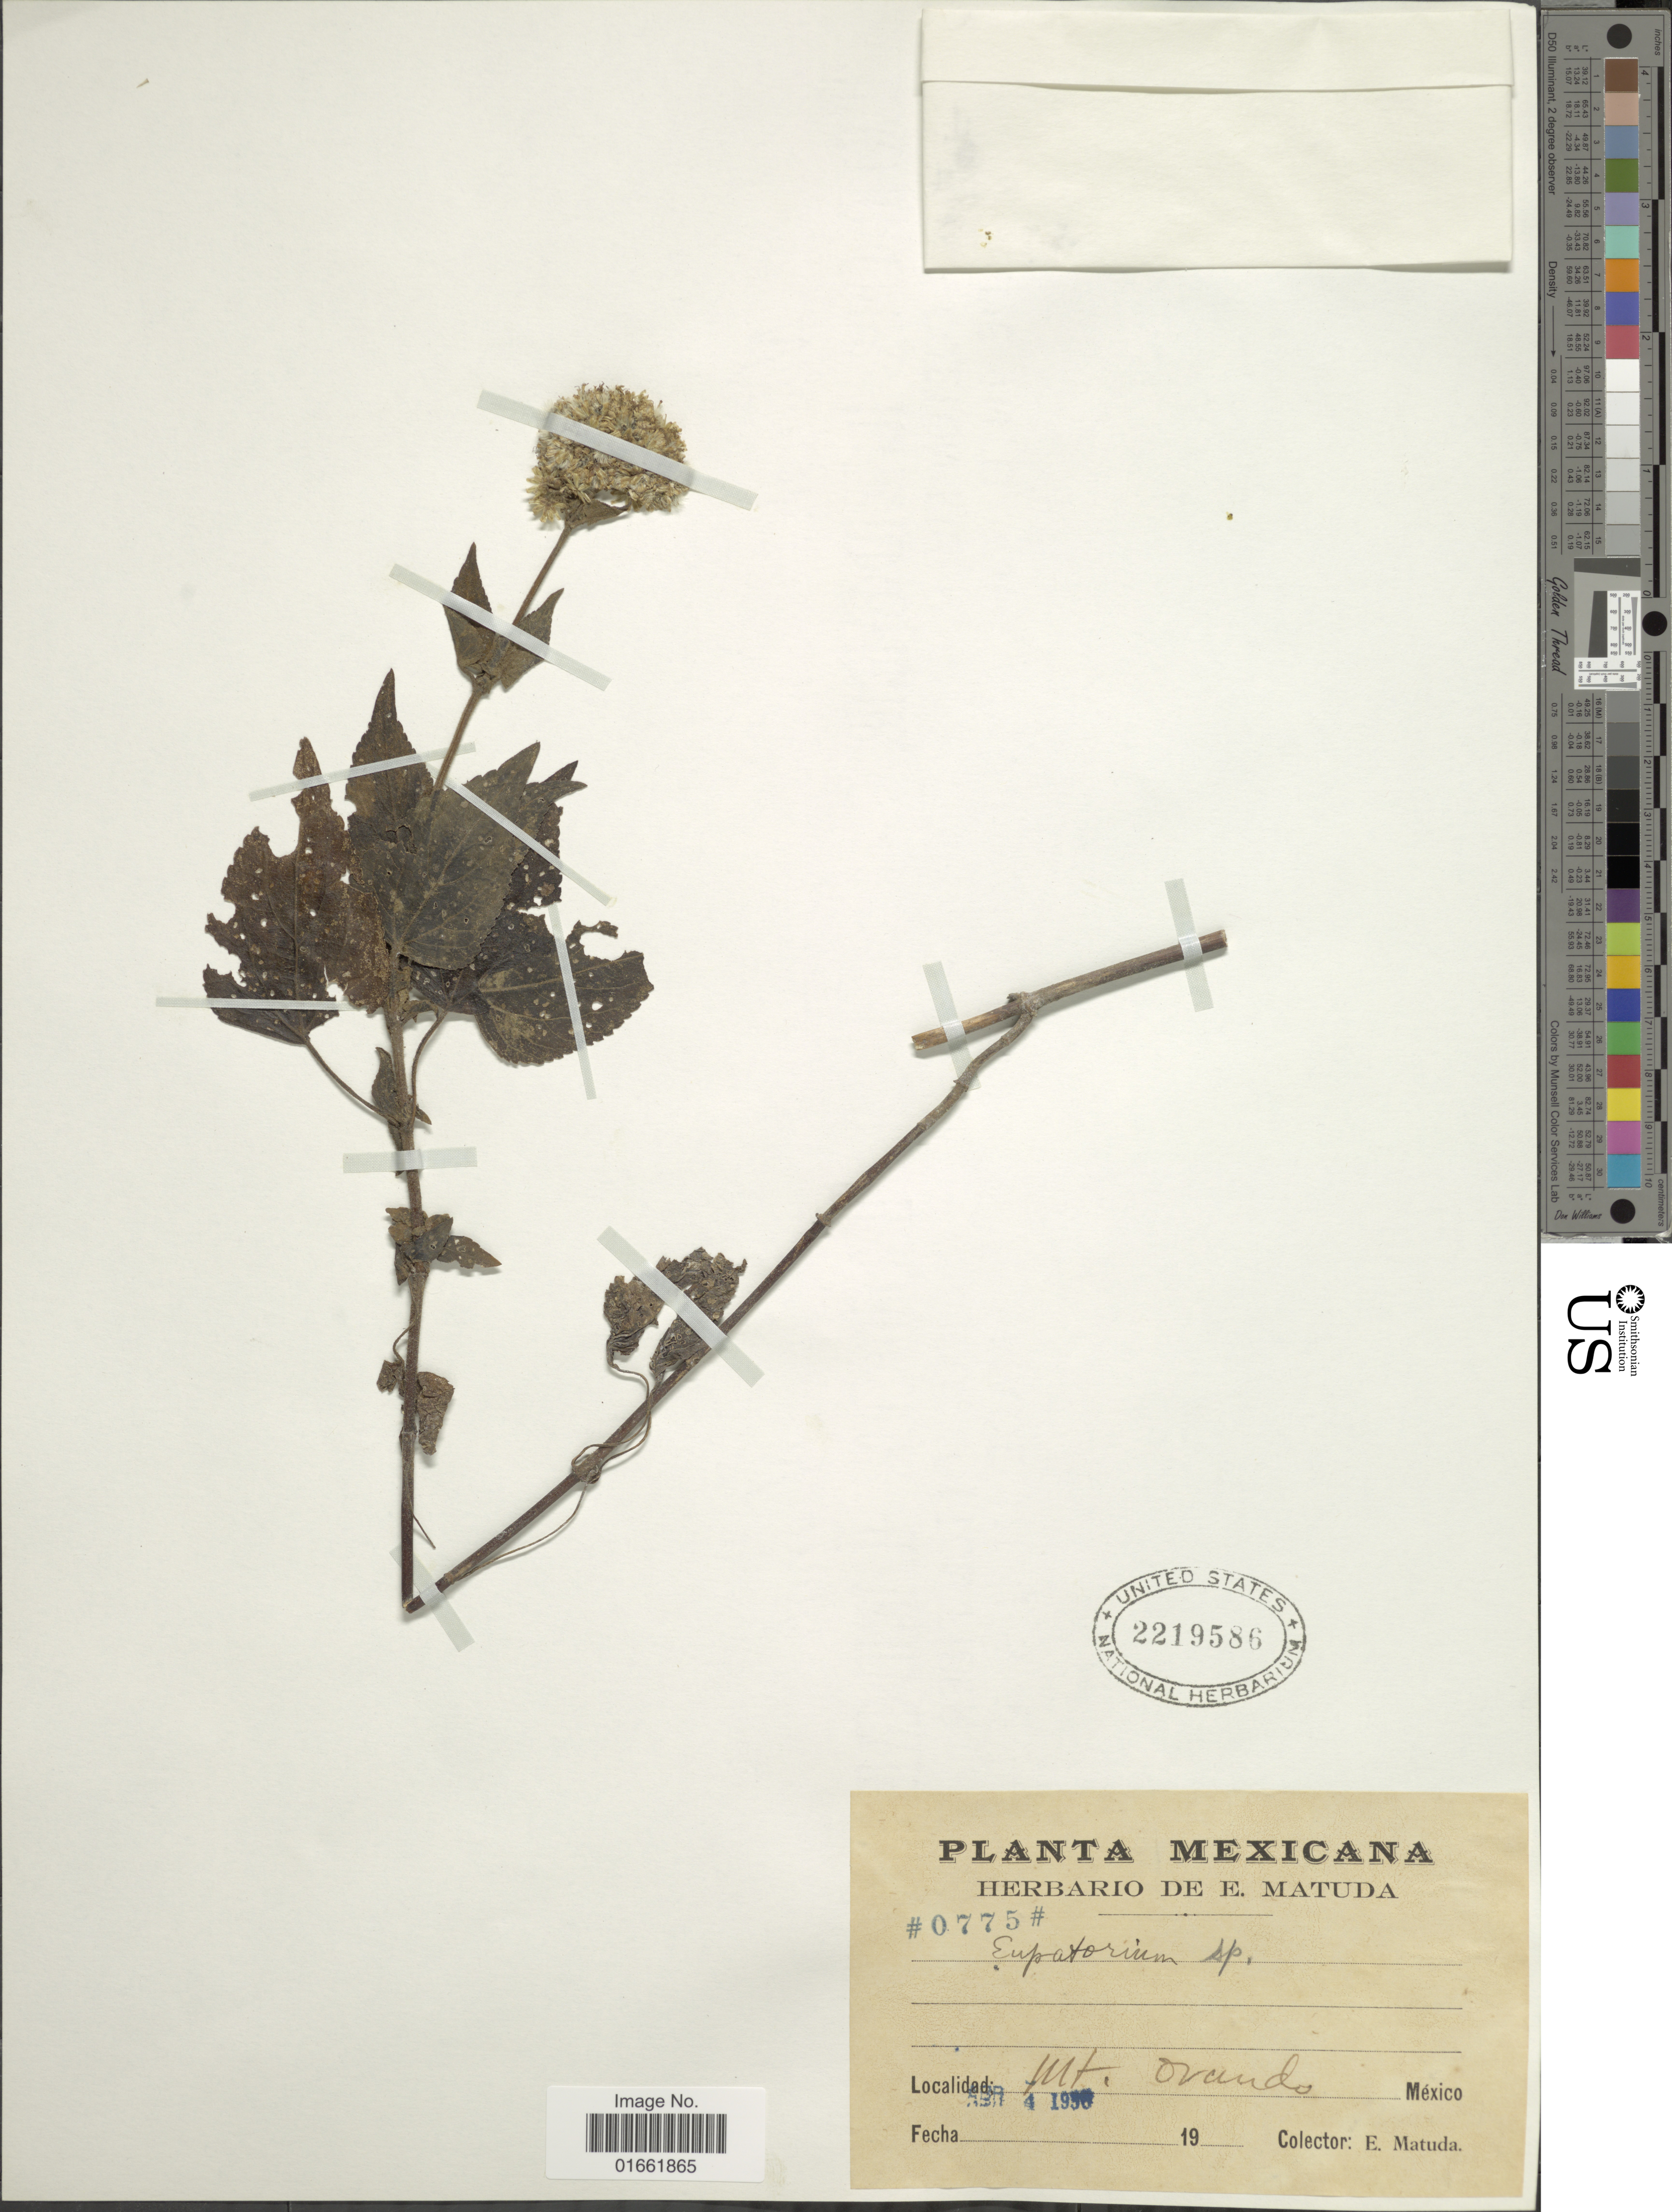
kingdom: Plantae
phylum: Tracheophyta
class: Magnoliopsida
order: Asterales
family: Asteraceae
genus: Fleischmannia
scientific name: Fleischmannia pycnocephala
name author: (Less.) R.M. King & H. Rob.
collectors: E. Matuda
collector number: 0775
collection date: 1936-04-01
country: Mexico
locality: Mt. Orando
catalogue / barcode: US 2219586